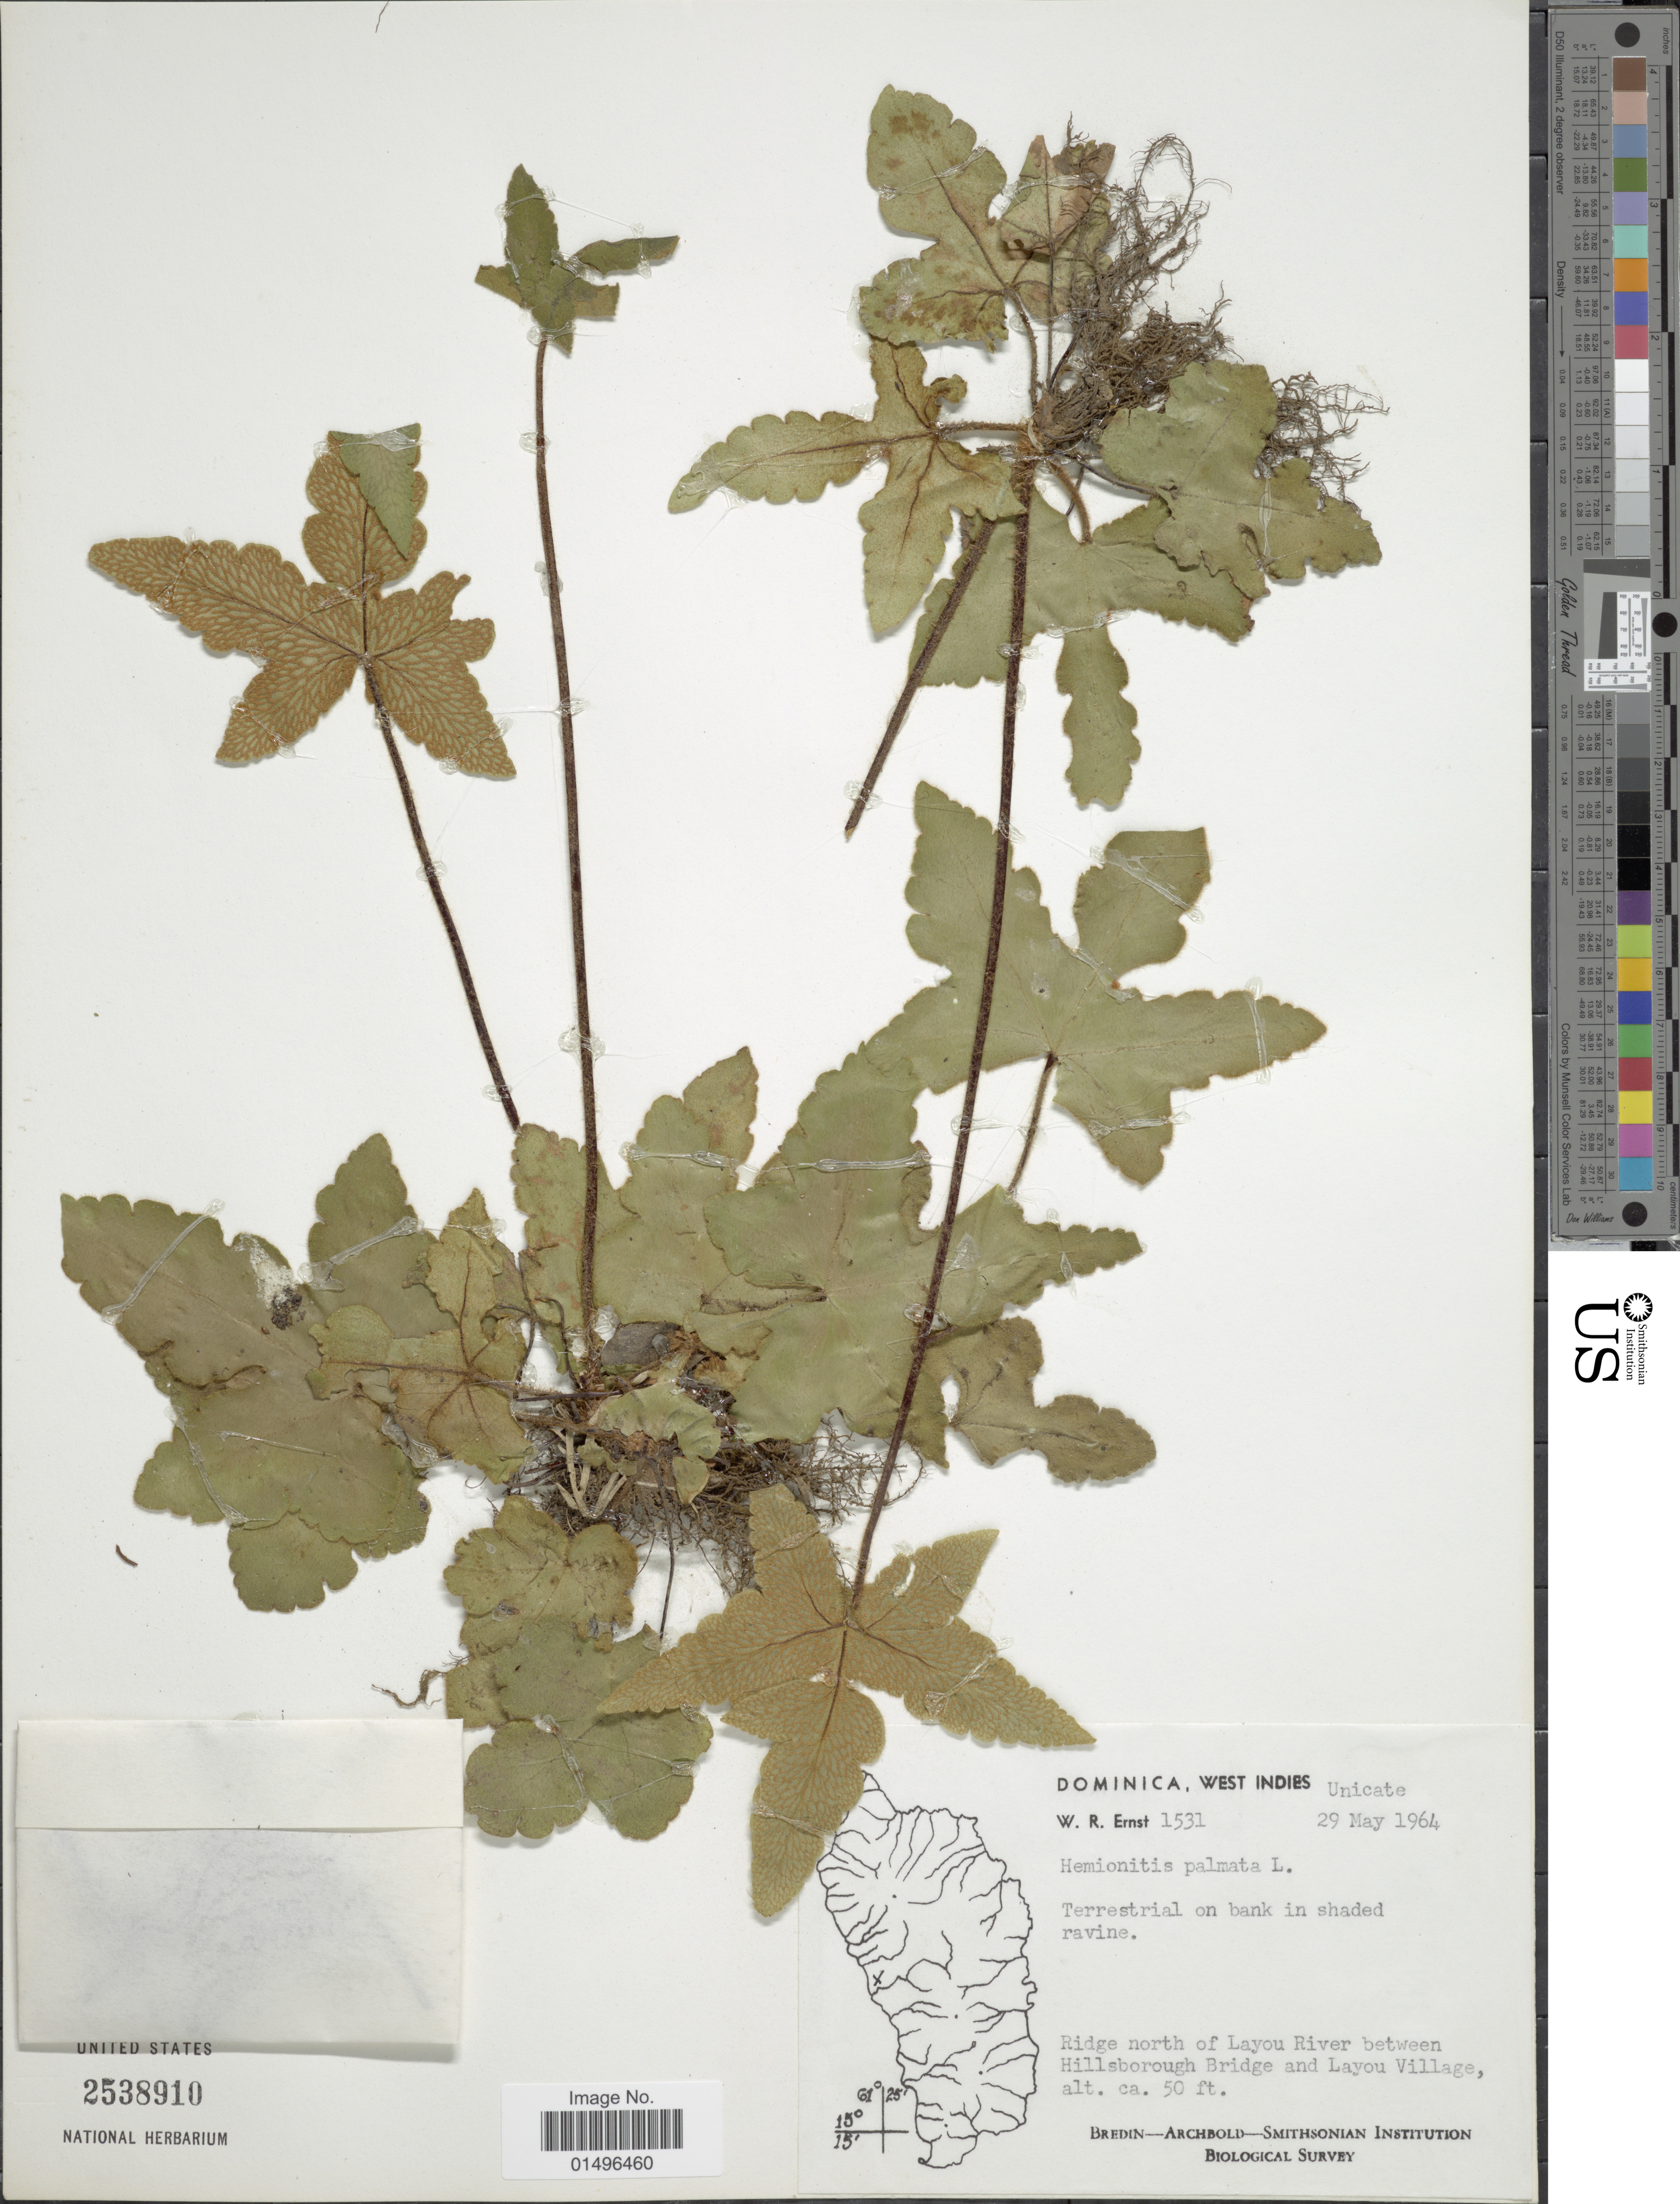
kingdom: Plantae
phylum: Tracheophyta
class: Polypodiopsida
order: Polypodiales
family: Pteridaceae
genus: Hemionitis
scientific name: Hemionitis palmata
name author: L.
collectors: W. R. Ernst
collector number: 1531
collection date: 1964-05-29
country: Dominica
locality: Dominca, West Indies, Ridge North of Layou River between Hillsborough Bridge and Layou Village.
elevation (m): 15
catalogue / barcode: US 2538910